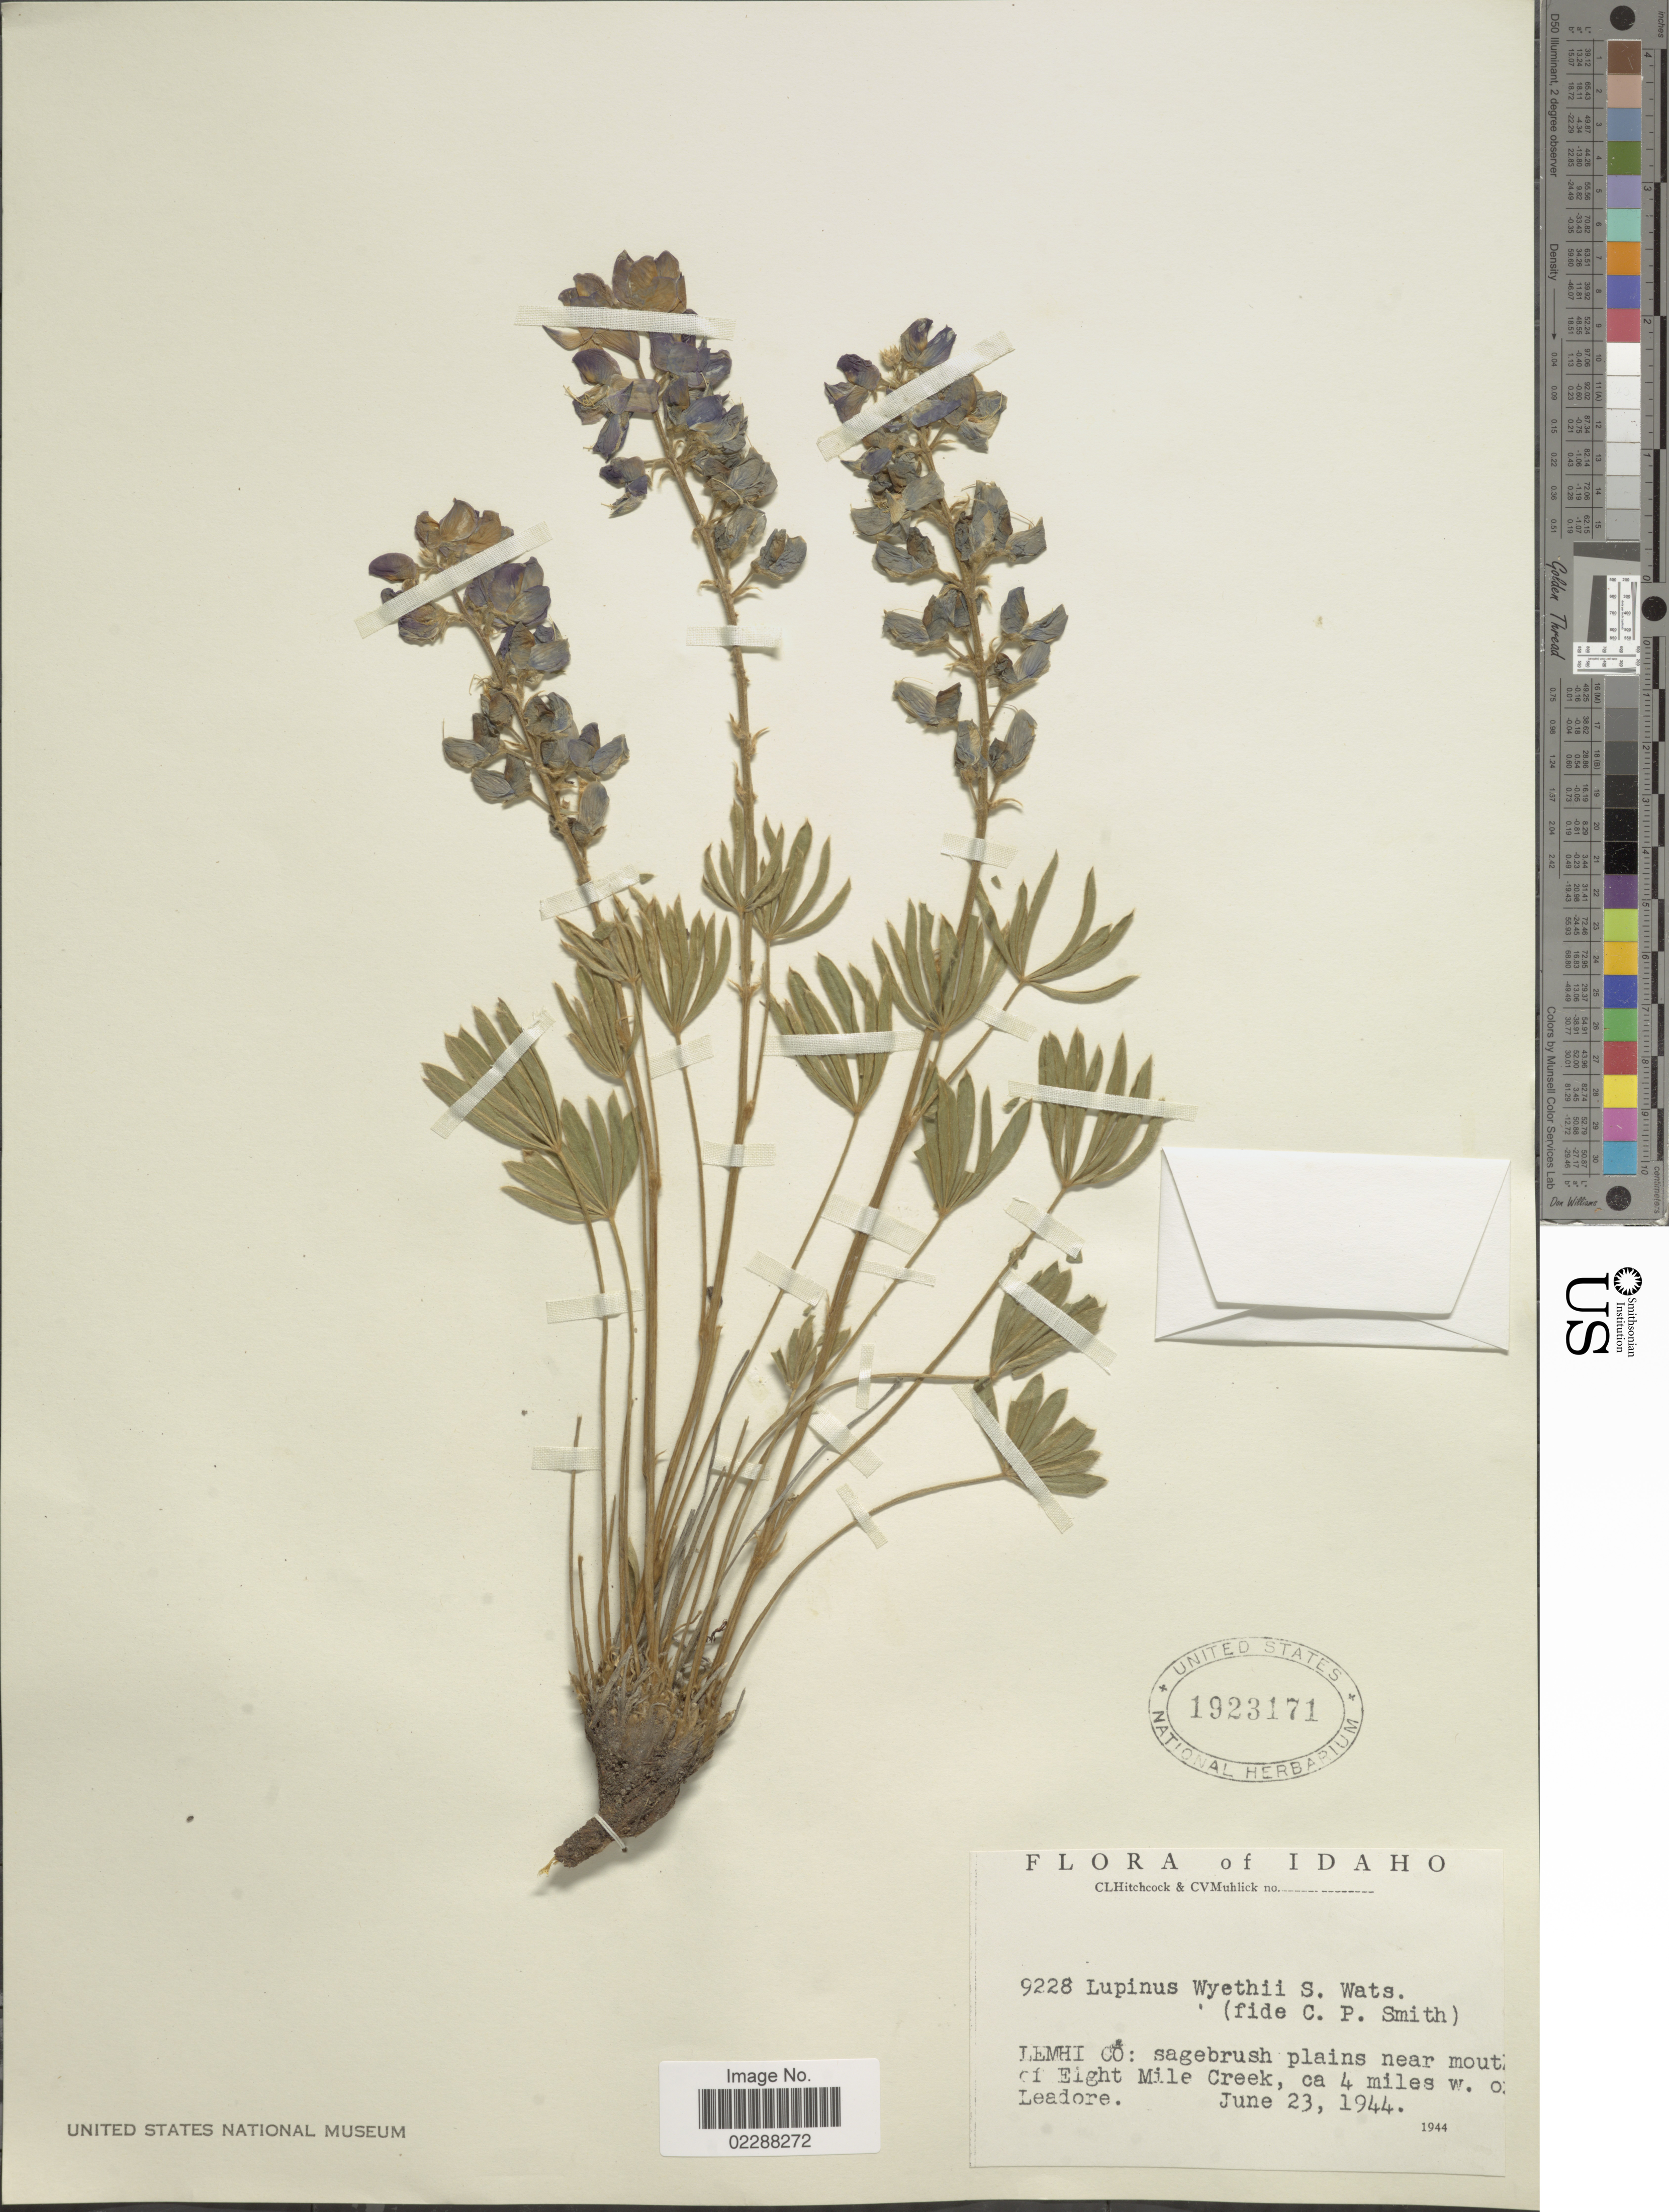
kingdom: Plantae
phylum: Tracheophyta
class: Magnoliopsida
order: Fabales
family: Fabaceae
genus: Lupinus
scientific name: Lupinus wyethii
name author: S. Watson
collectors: C. L. Hitchcock & C. V. Muhlick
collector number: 9228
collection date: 1944-06-23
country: United States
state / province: Idaho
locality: Lemhi Co: sagebrush plains near mouth of Eight Mile Creek, 4 miles w. of Leadore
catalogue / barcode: US 1923171